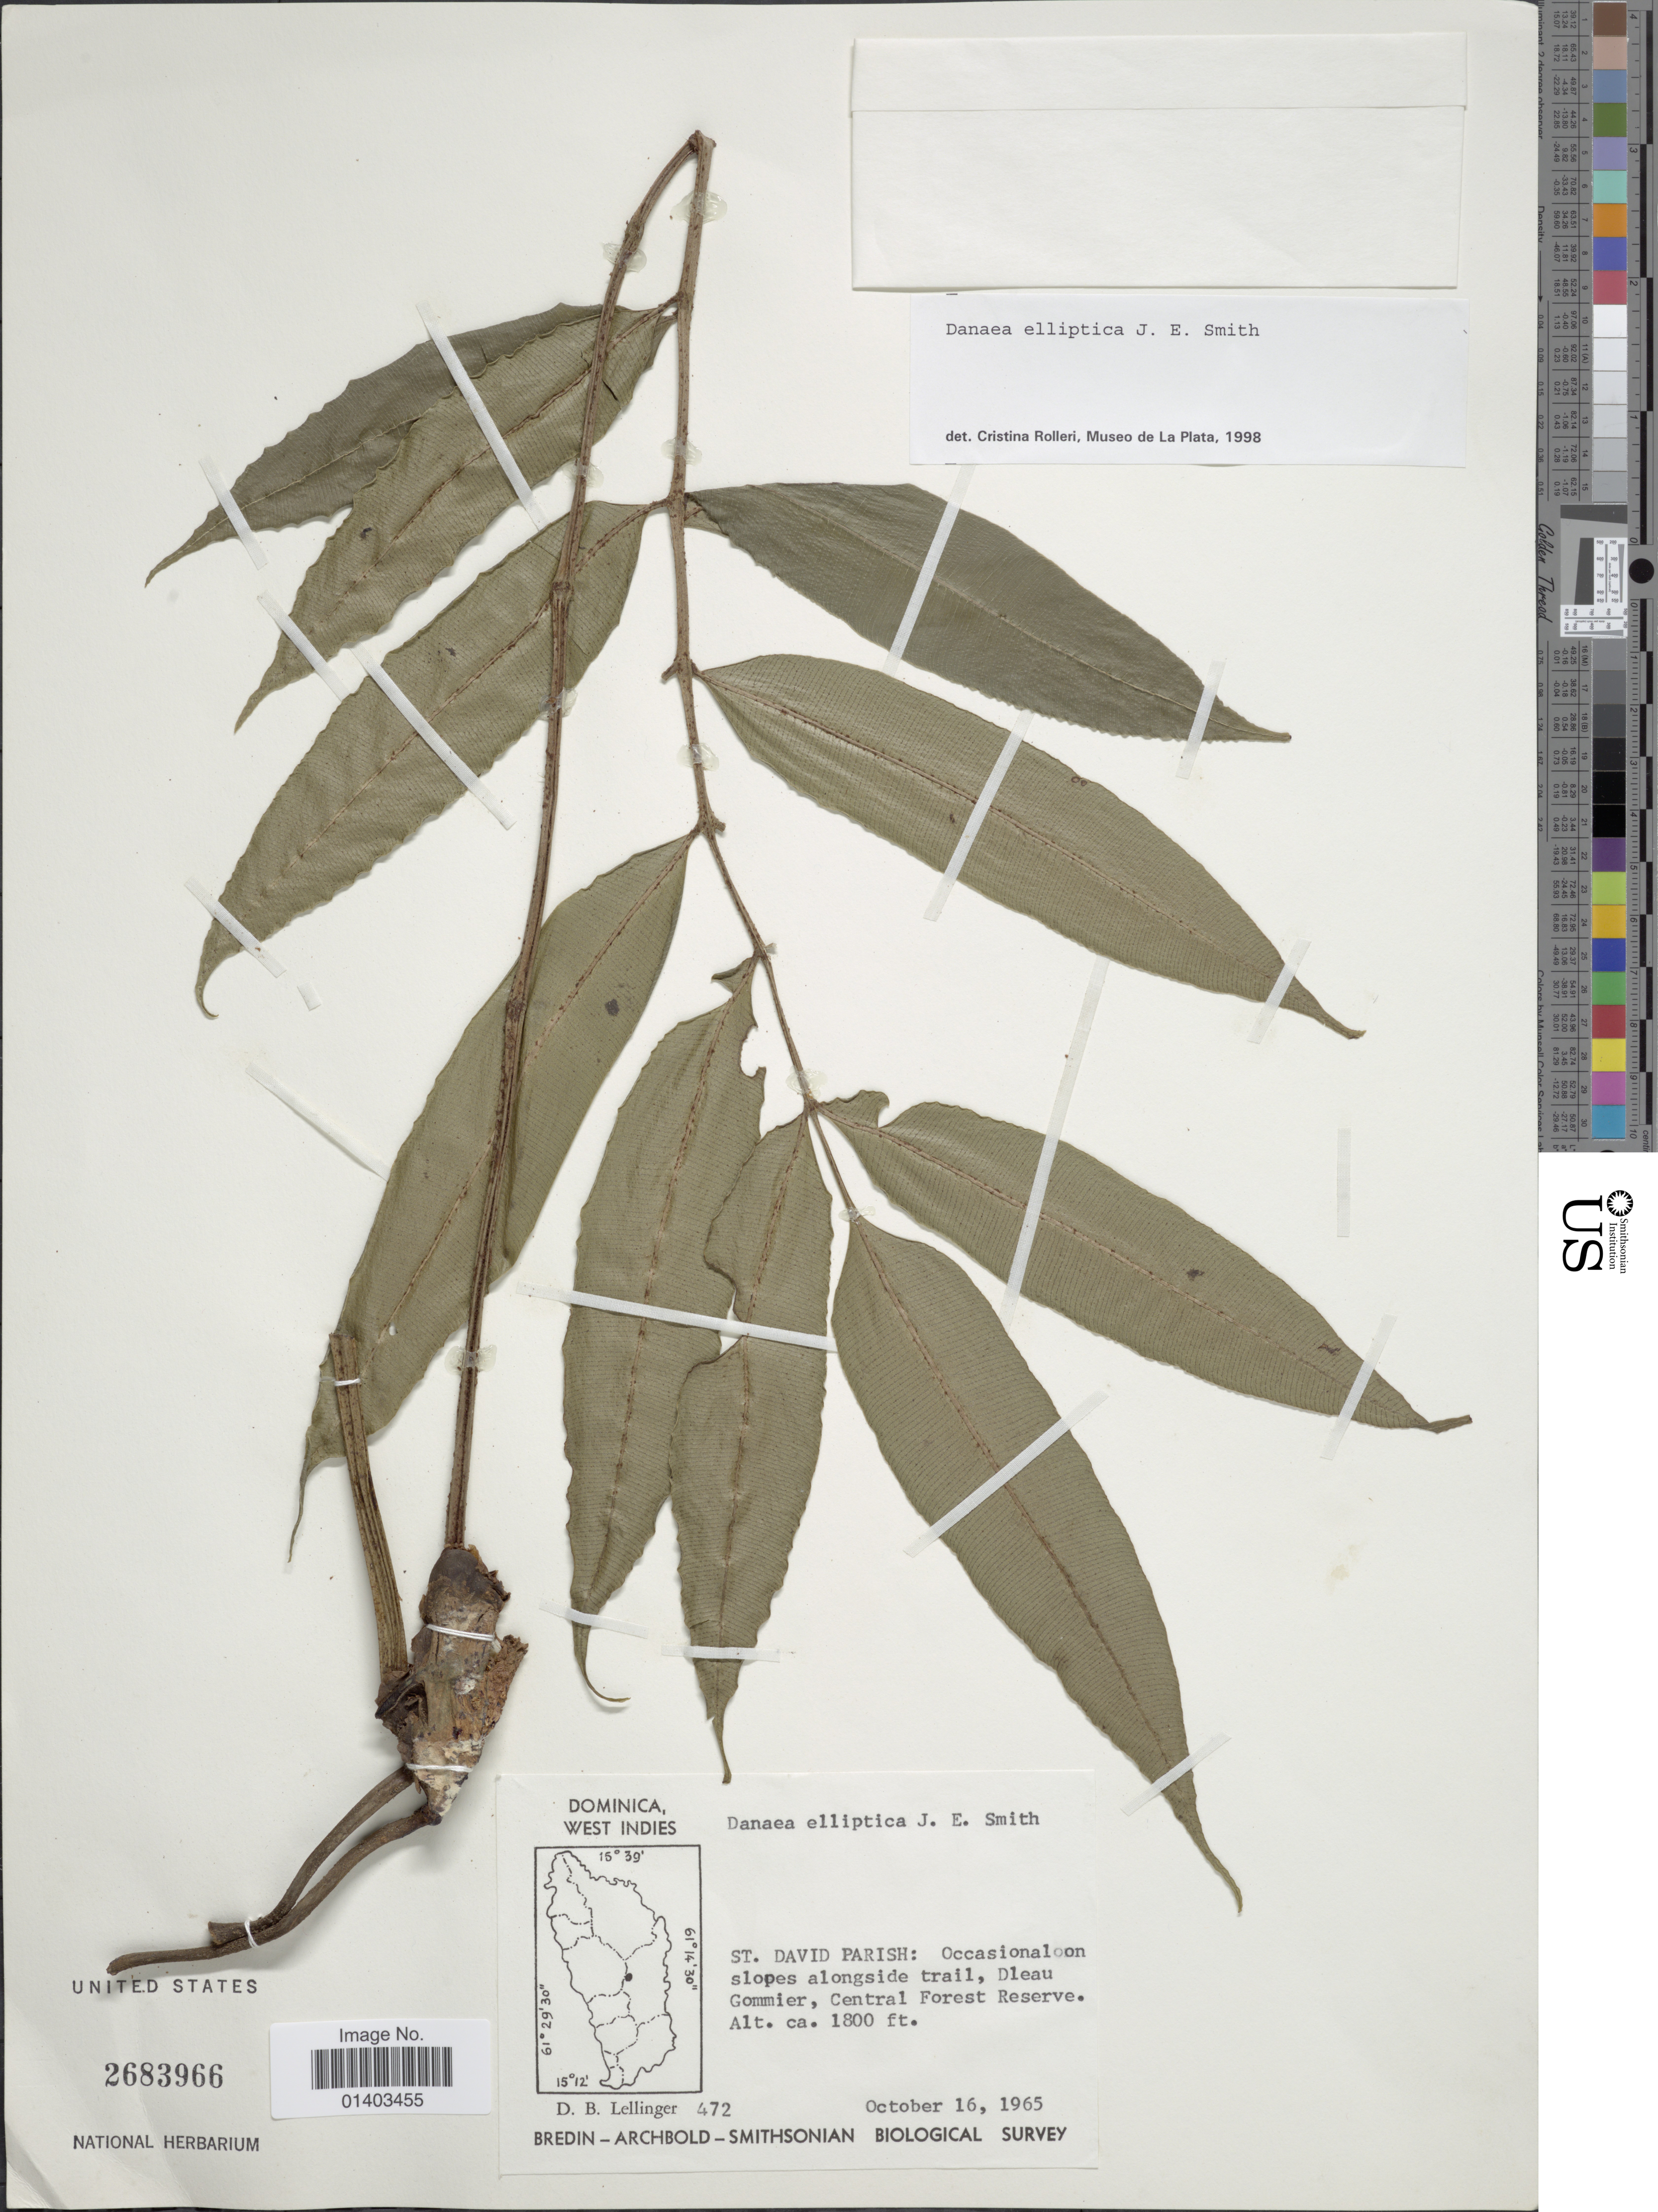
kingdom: Plantae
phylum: Tracheophyta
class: Polypodiopsida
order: Marattiales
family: Marattiaceae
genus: Danaea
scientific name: Danaea elliptica subsp. elliptica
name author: Sm.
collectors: D. B. Lellinger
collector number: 472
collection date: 1965-10-16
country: Dominica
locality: St David Parish: occasional on slopes alongside trail, Dleau Gommier, central Forest Reserve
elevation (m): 549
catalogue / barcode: US 2683966